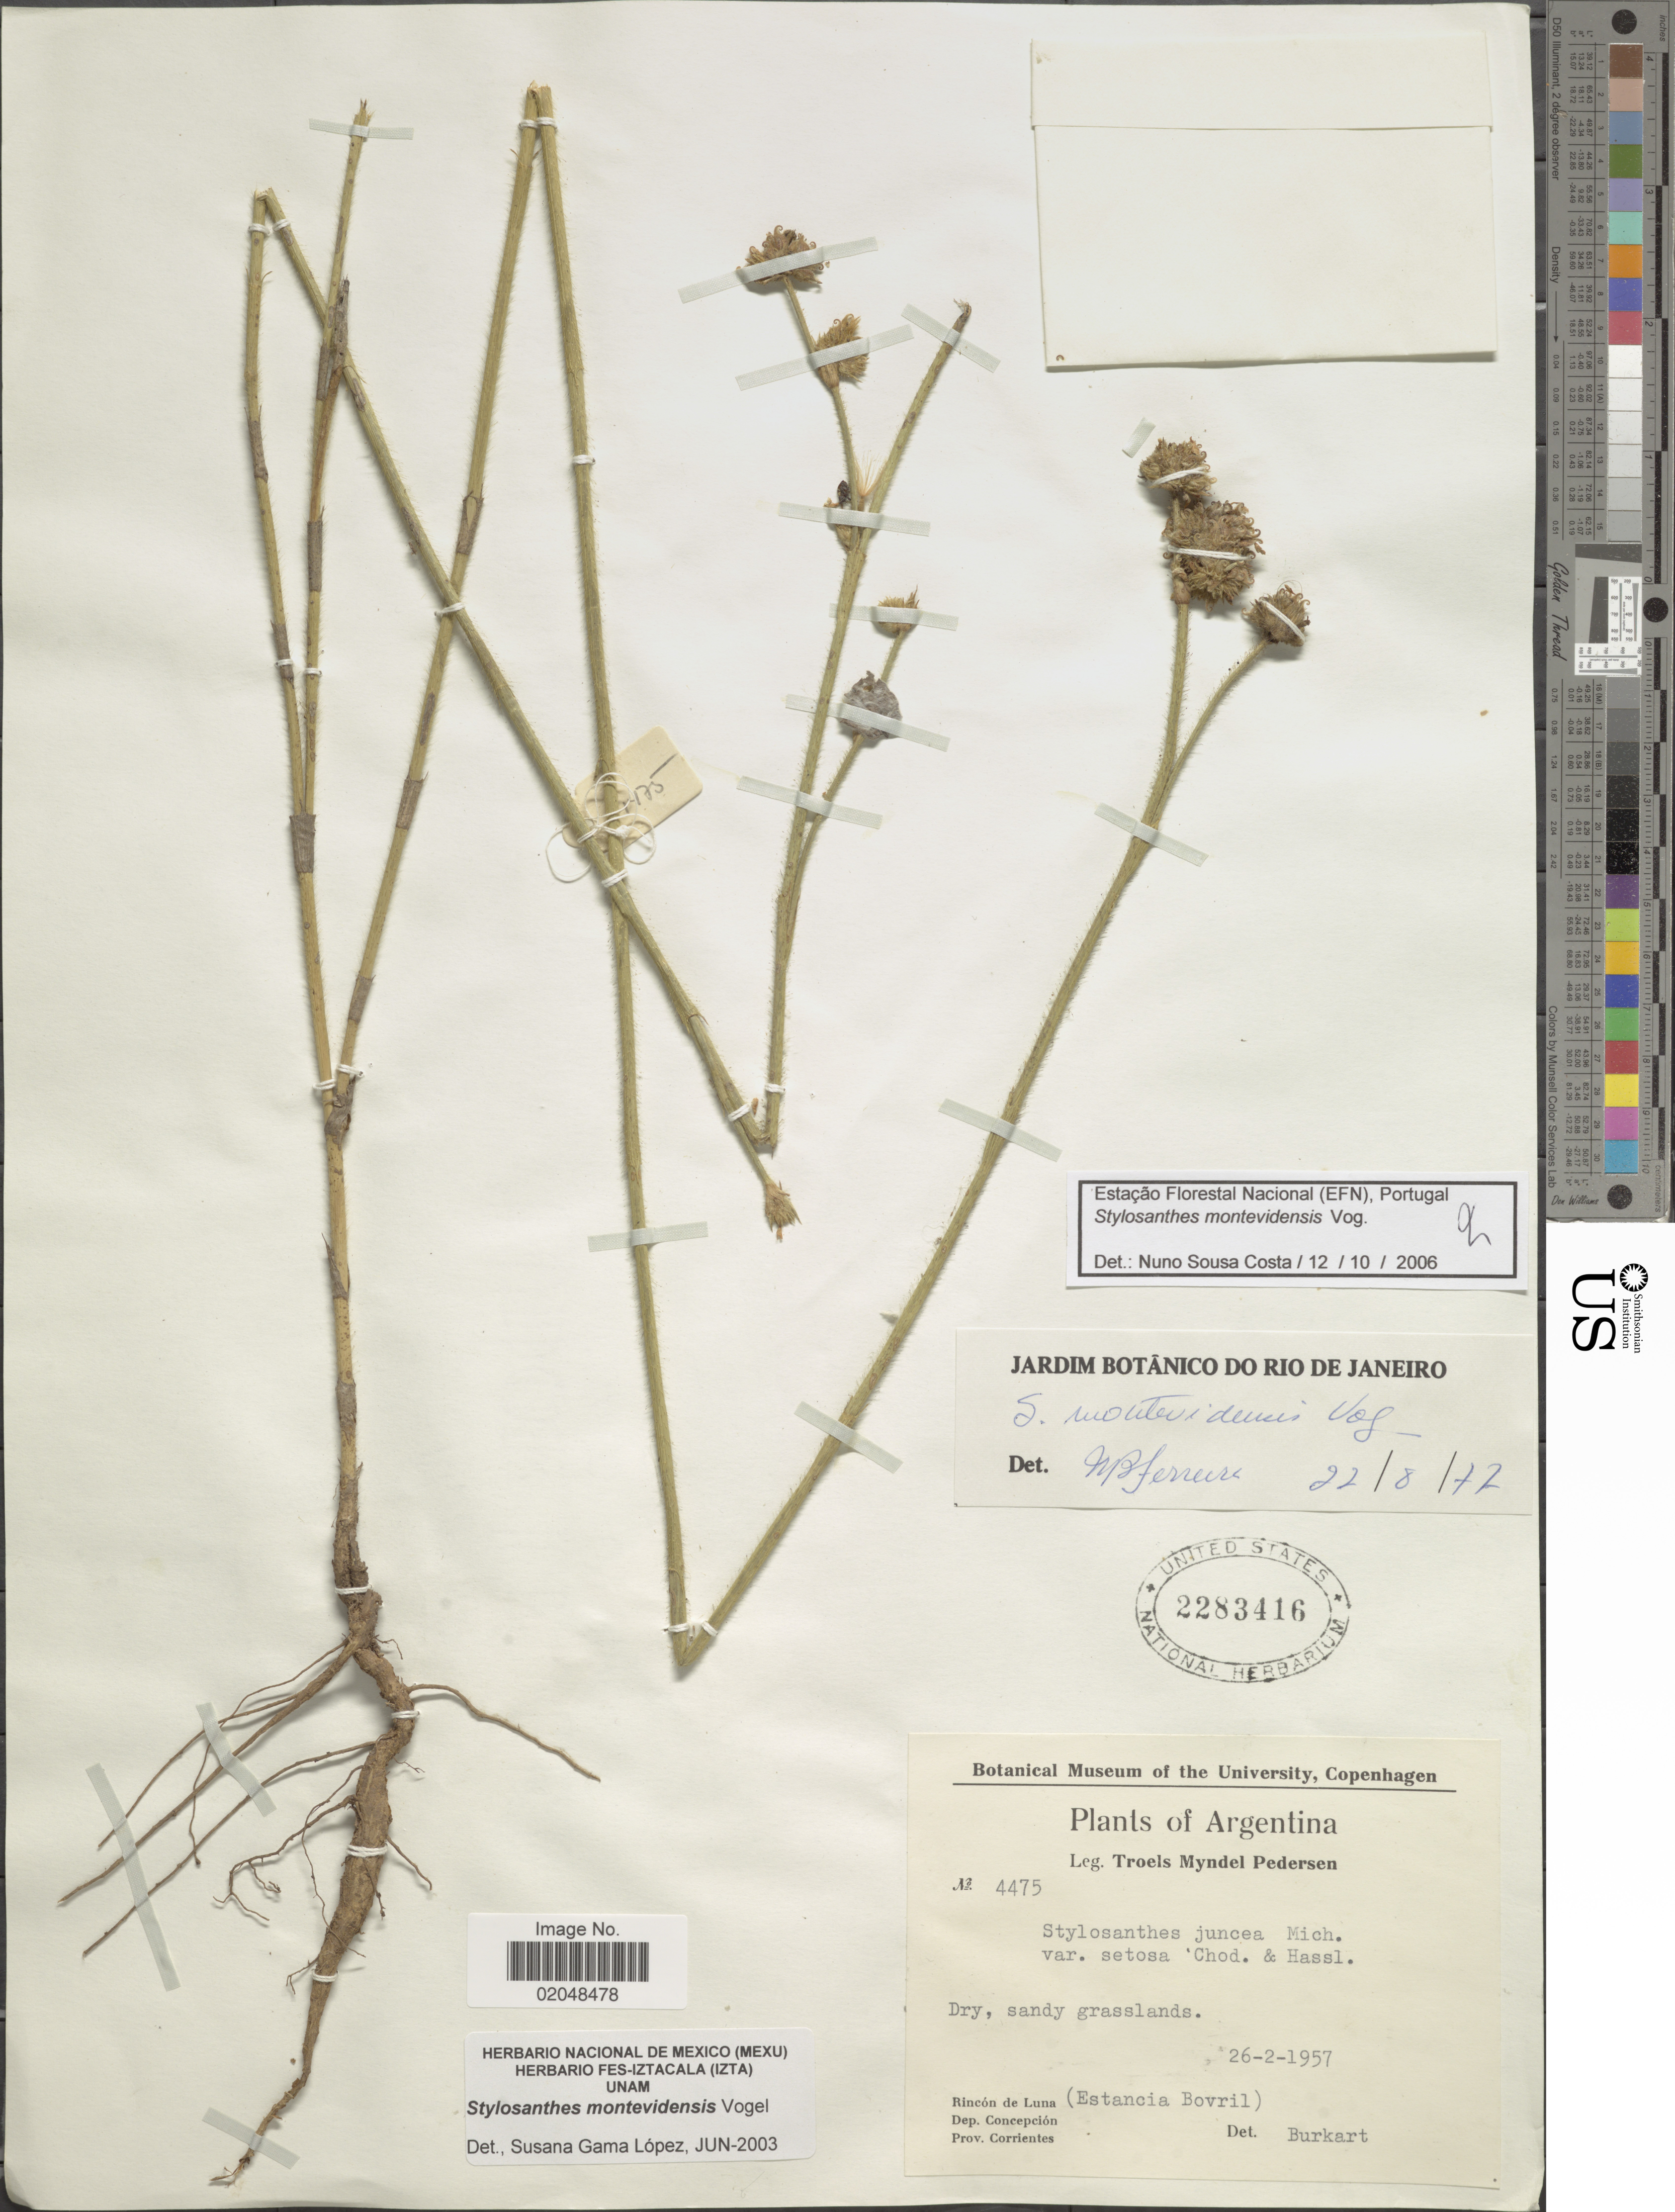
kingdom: Plantae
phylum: Tracheophyta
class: Magnoliopsida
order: Fabales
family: Fabaceae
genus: Stylosanthes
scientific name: Stylosanthes montevidensis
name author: Vogel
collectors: T. Pederson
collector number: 4475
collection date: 1957-02-26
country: Argentina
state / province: Corrientes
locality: Drym sandy gasslands, Rincon de Luna (Estancia Bovril), dep. Concepcion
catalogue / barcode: US 2283416